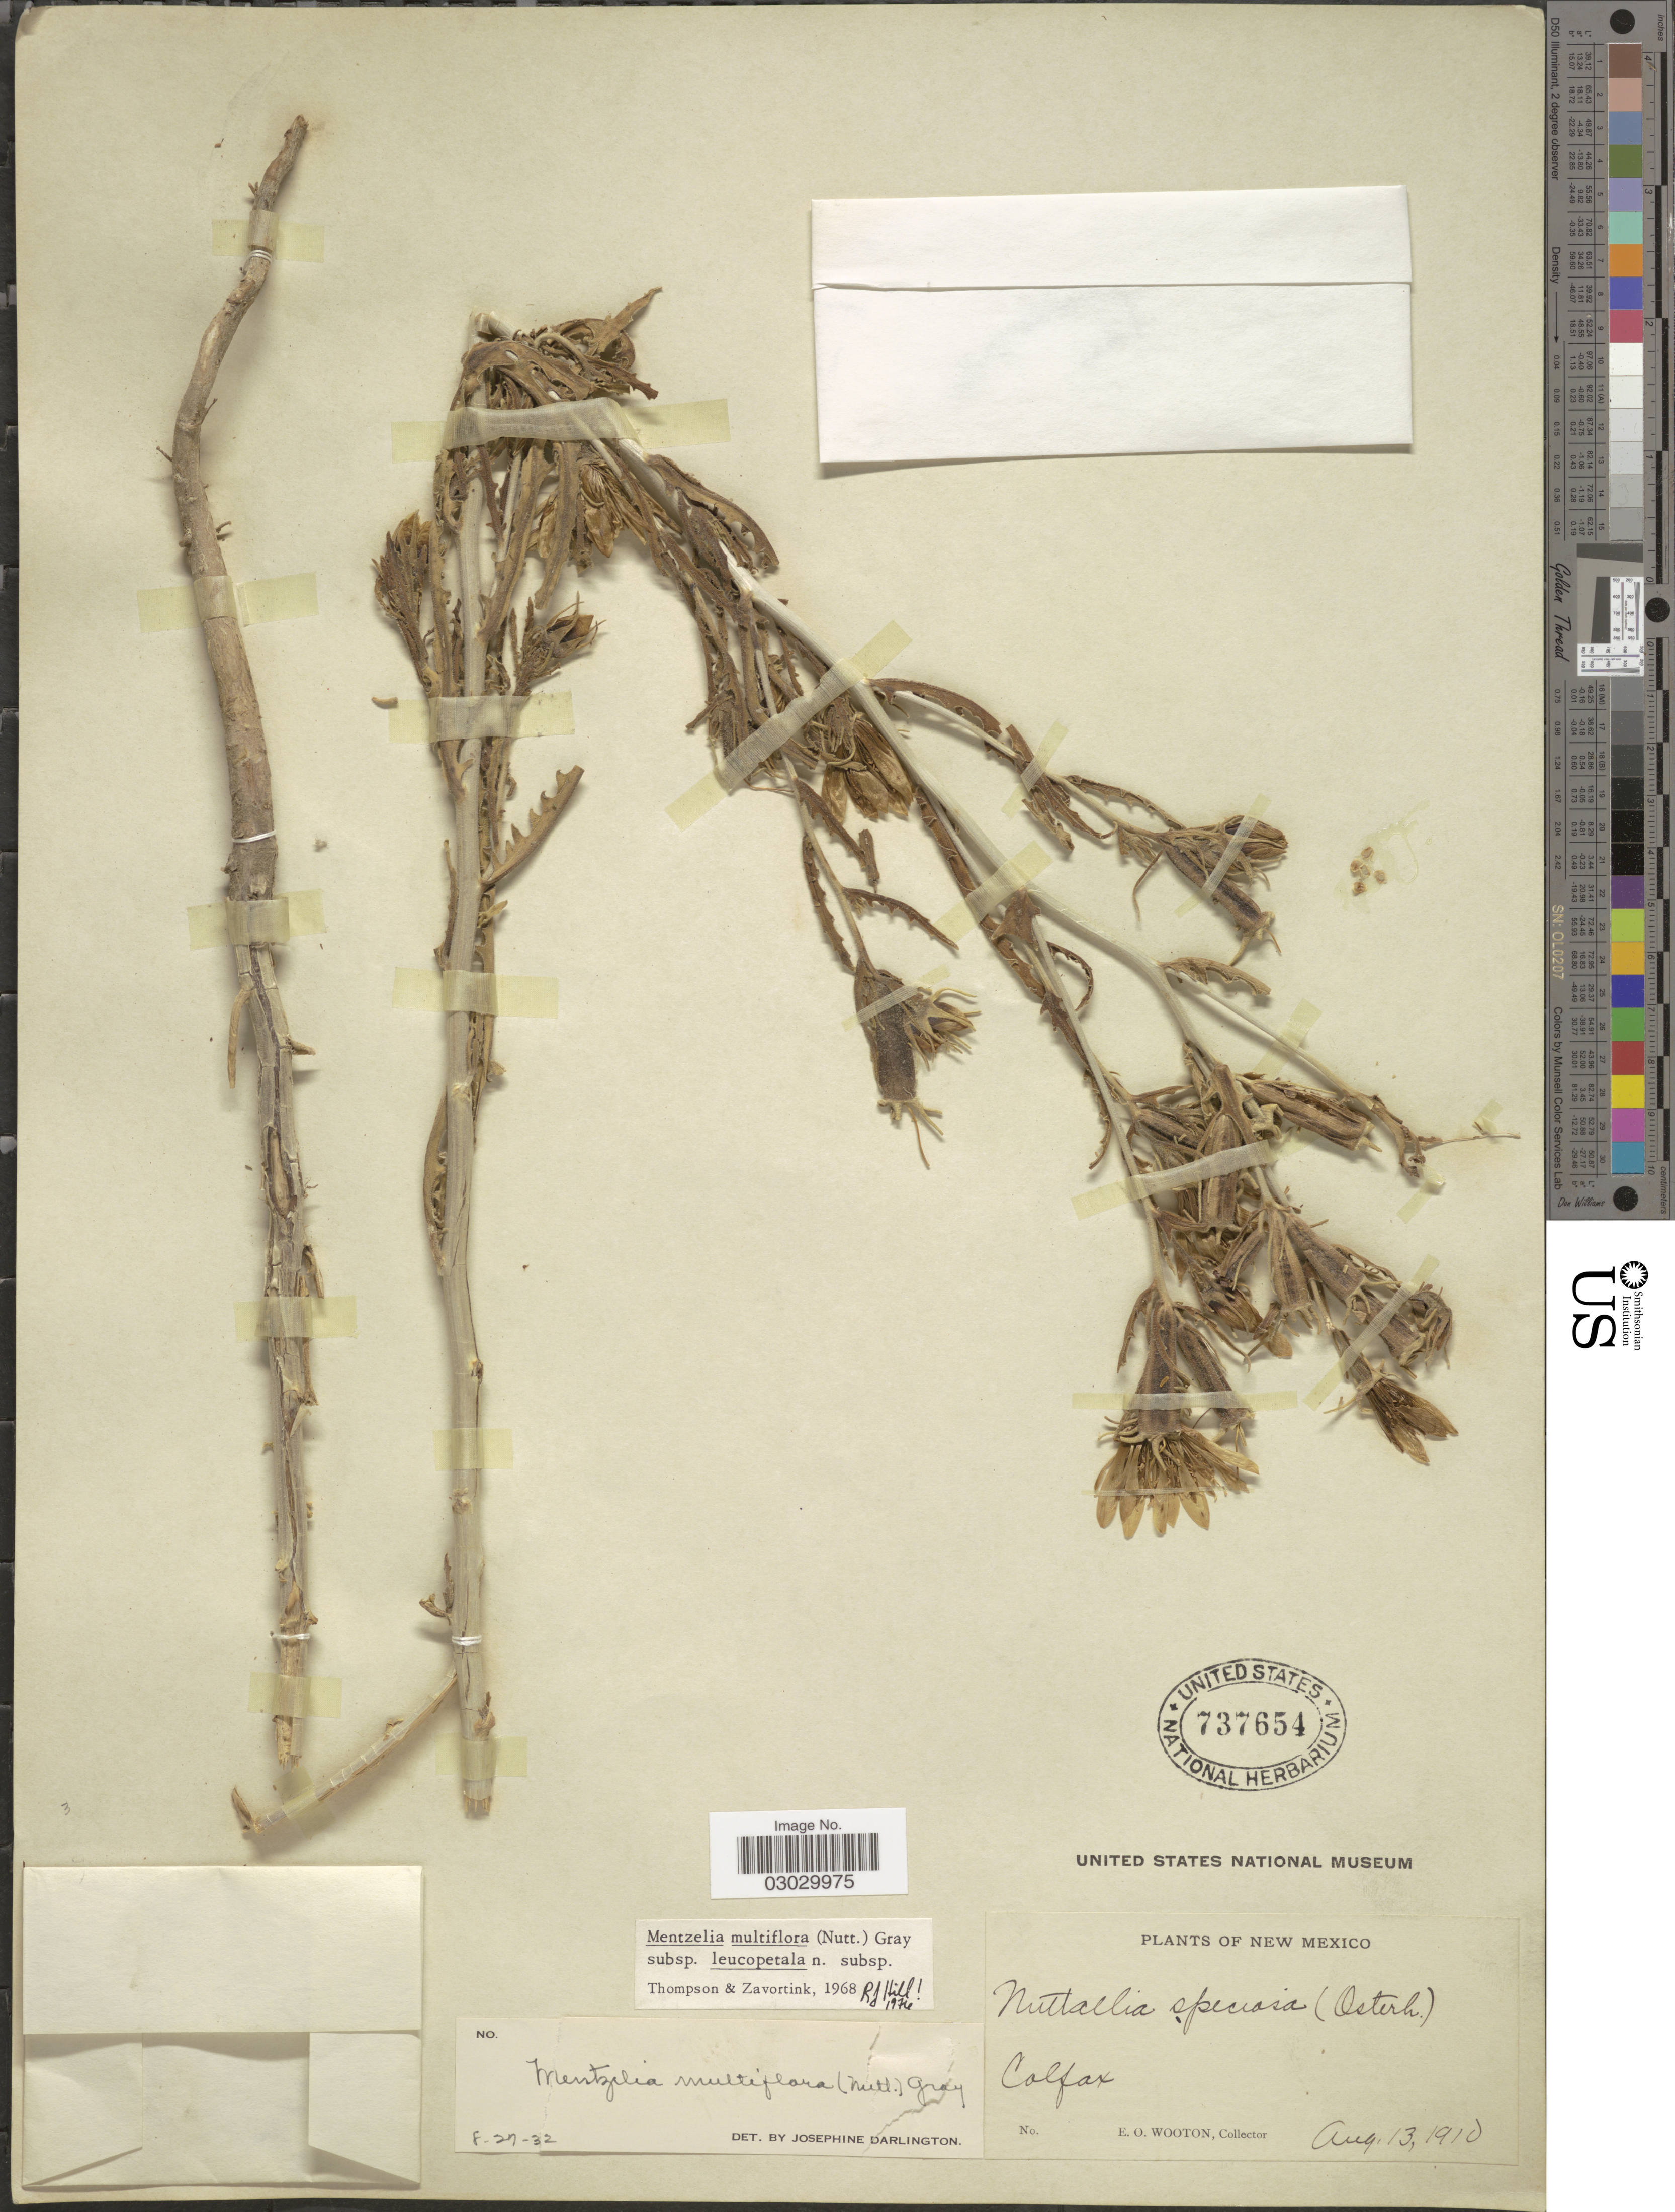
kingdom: Plantae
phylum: Tracheophyta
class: Magnoliopsida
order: Cornales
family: Loasaceae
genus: Mentzelia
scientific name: Mentzelia multiflora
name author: (Nutt.) A. Gray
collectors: E. O. Wooton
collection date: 1910-08-13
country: United States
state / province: New Mexico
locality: Colfax.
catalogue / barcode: US 737654